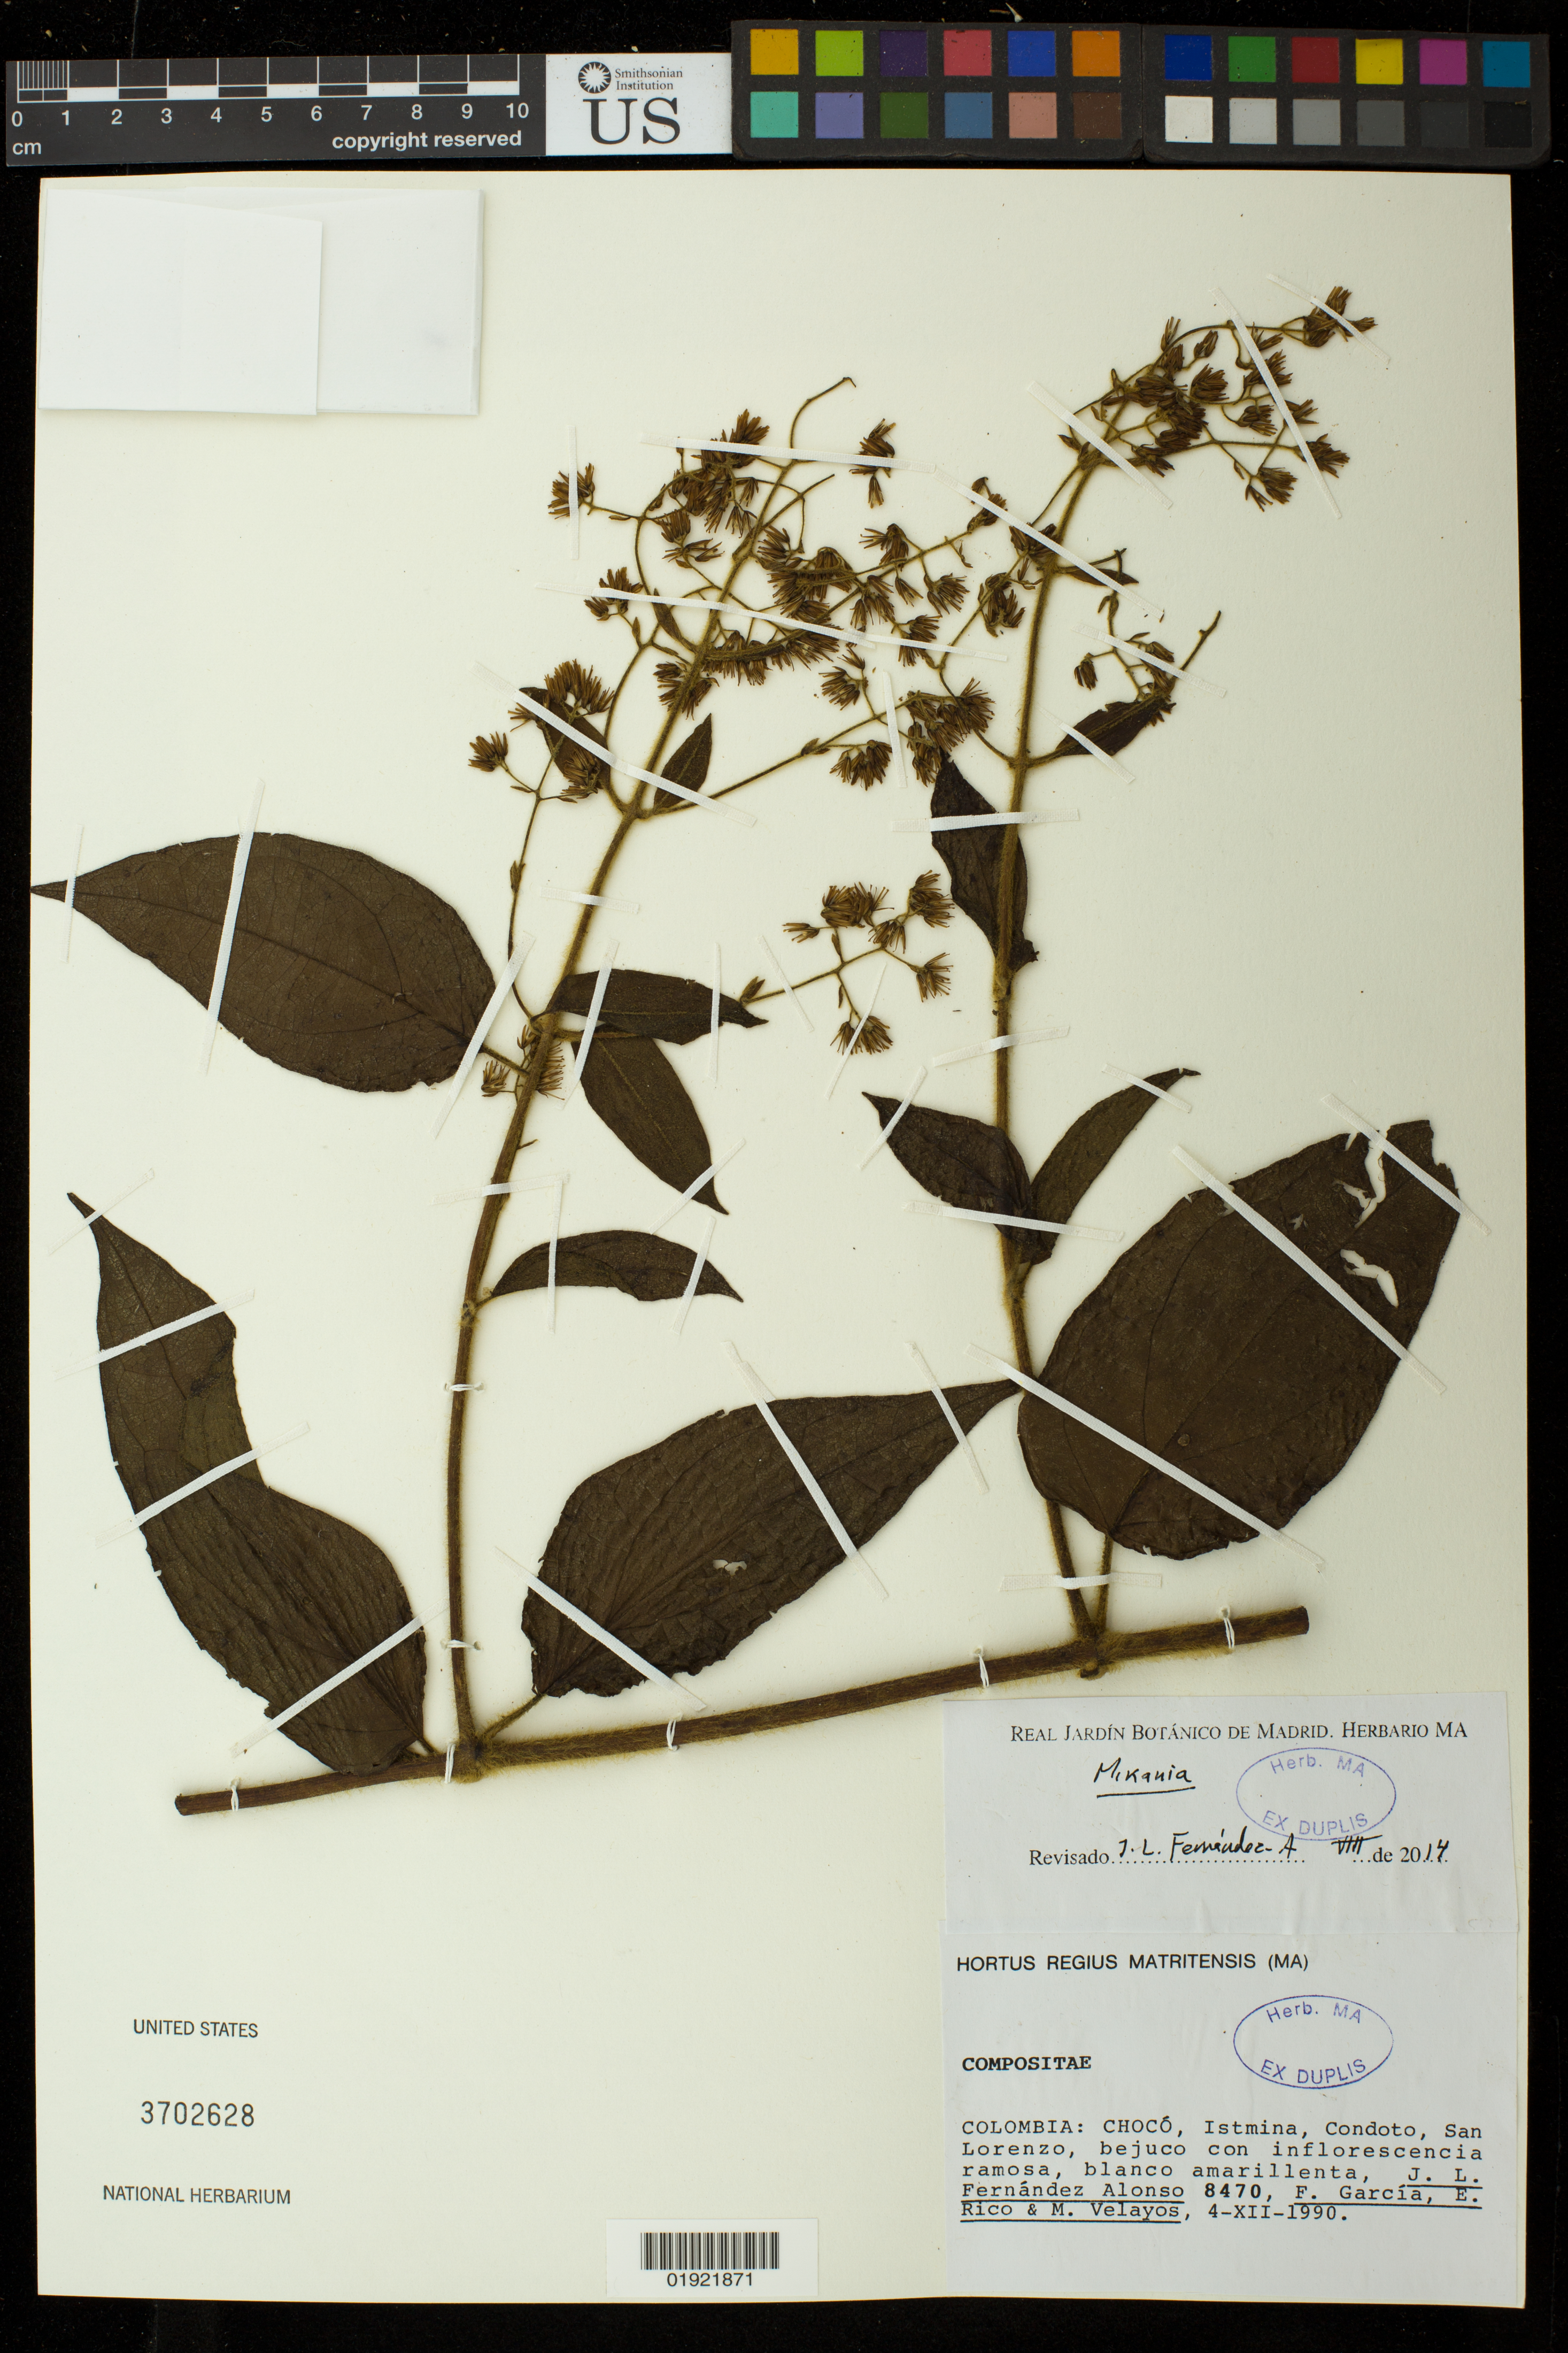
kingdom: Plantae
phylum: Tracheophyta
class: Magnoliopsida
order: Asterales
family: Asteraceae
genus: Mikania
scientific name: Mikania sp.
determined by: Fernández-Alonso, J. L.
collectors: J. L. Fernández-Alonso, F. Garcia, E. Rico & M. Velayos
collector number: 8470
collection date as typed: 4-XII-1990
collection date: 1990-12-04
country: Colombia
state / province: Choco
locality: Istmina, Condoto, San Lorenzo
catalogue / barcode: US 3702628